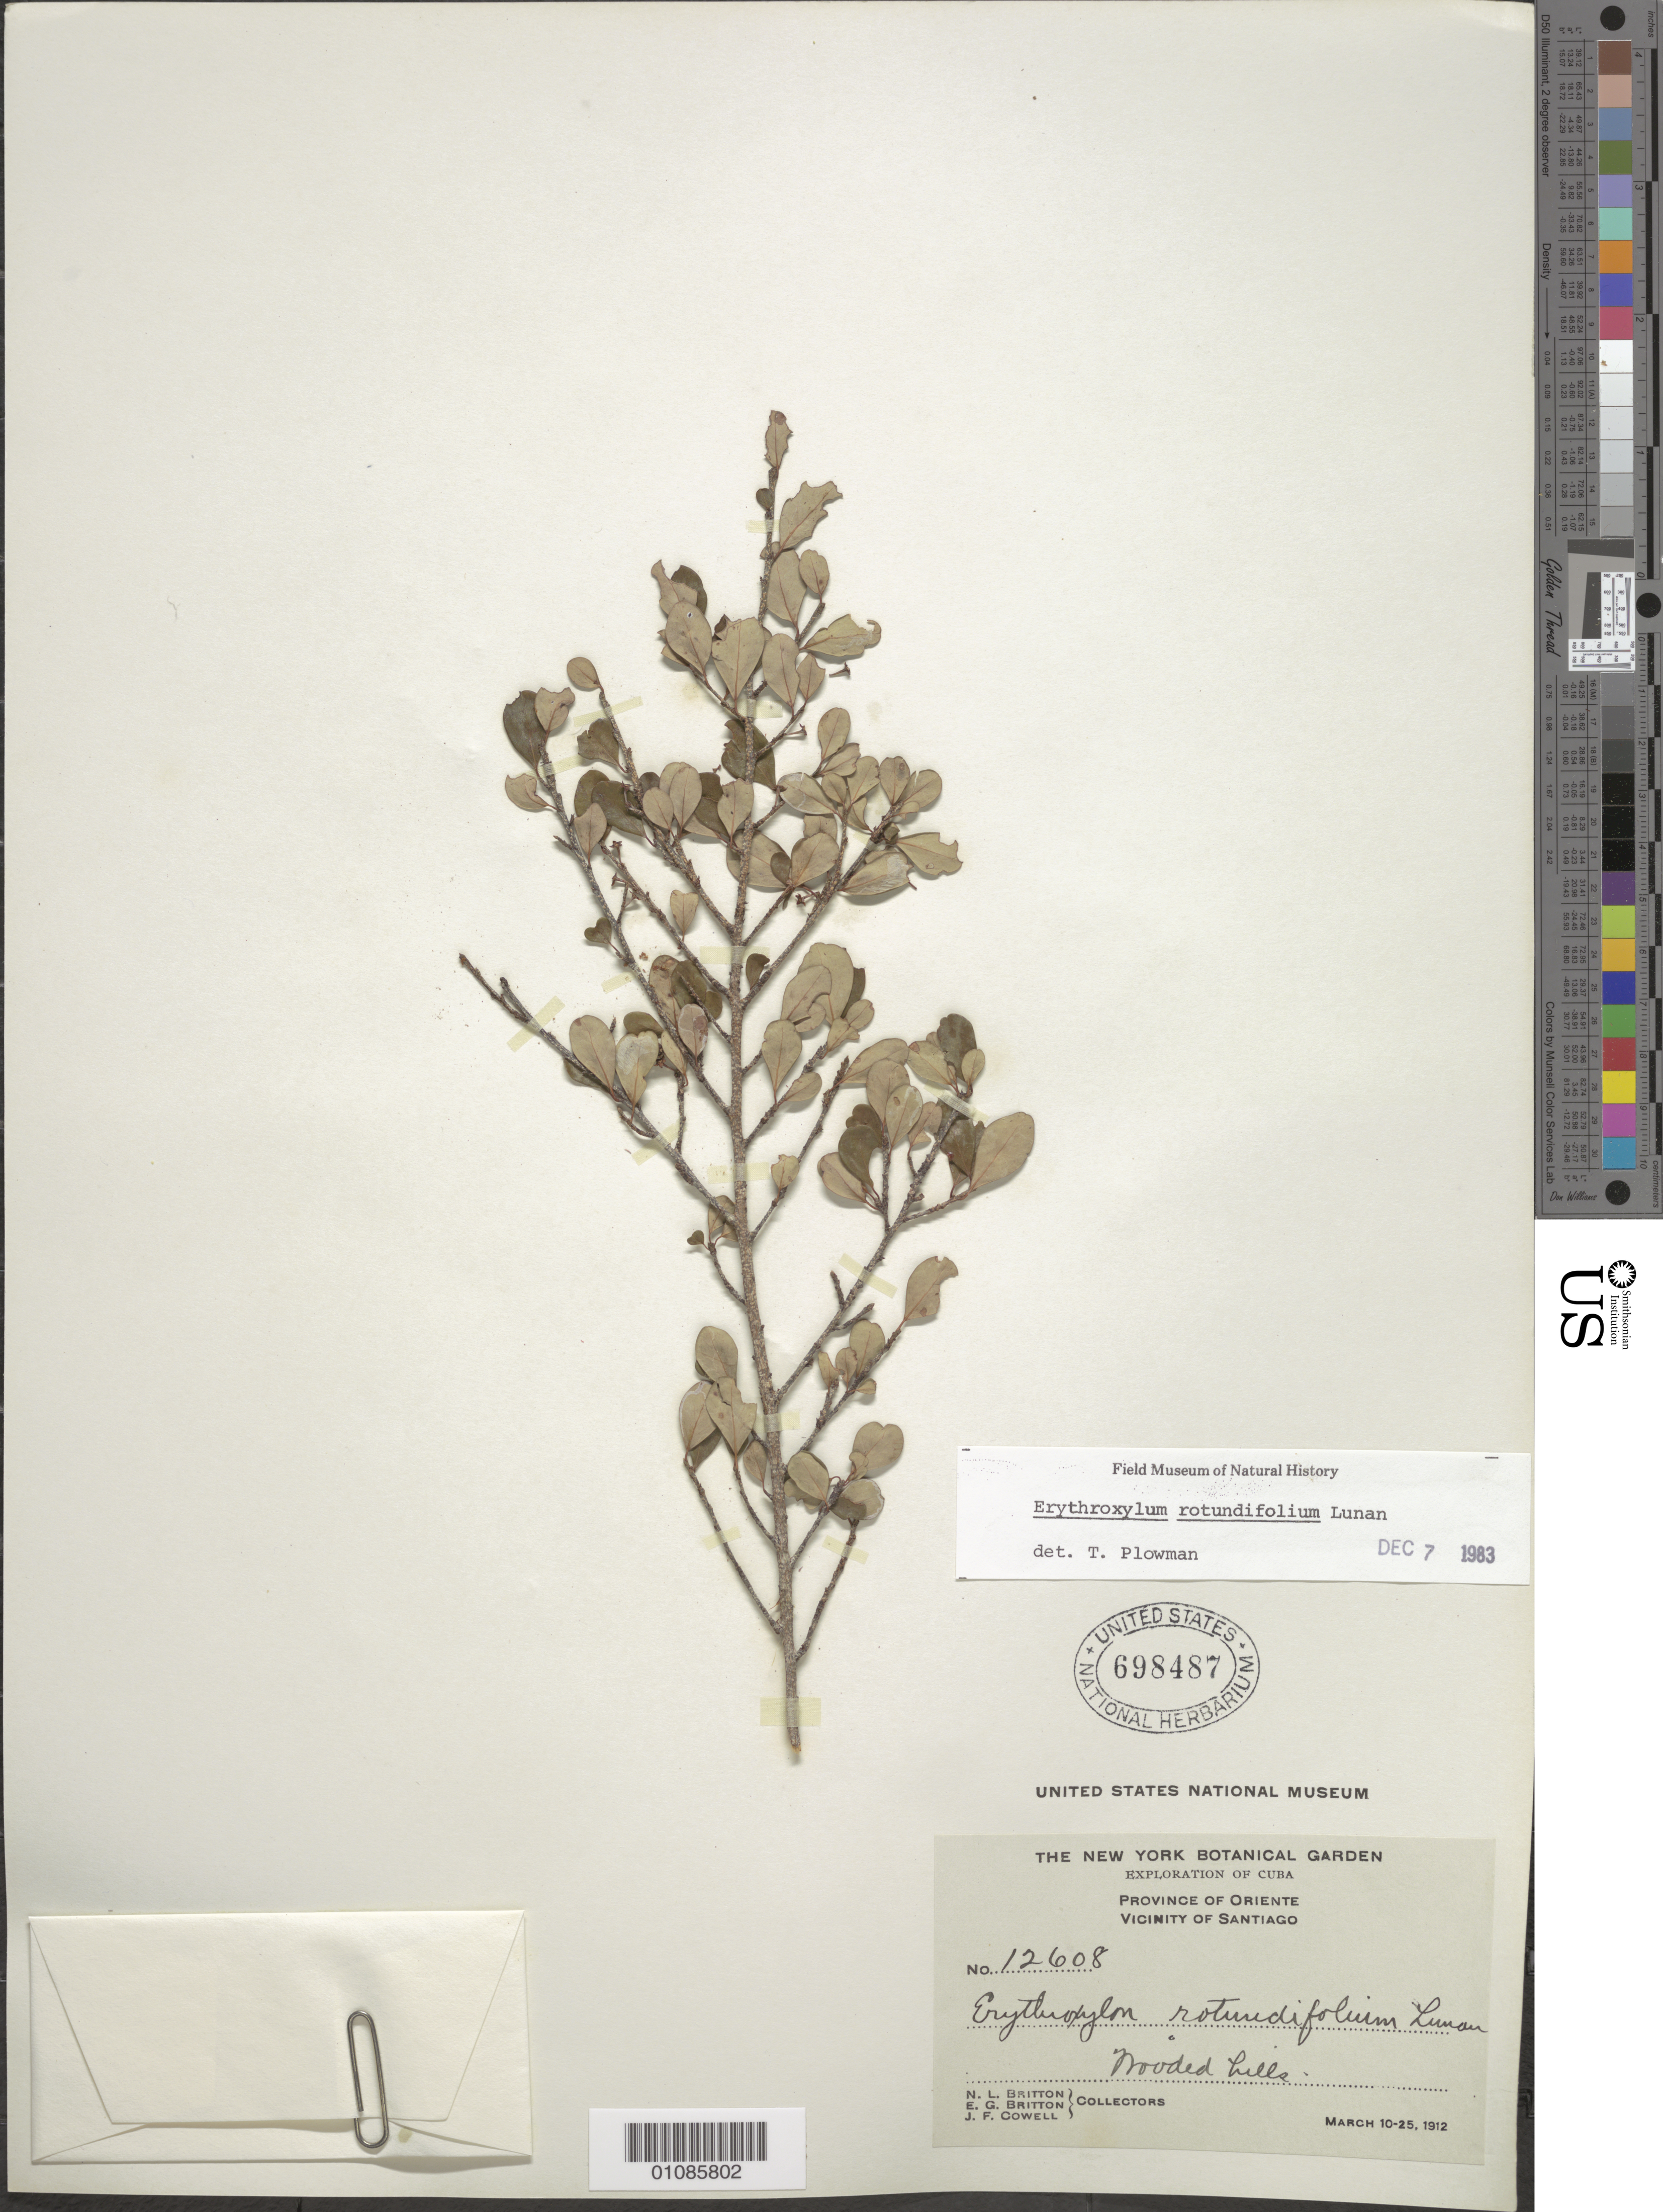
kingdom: Plantae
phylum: Tracheophyta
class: Magnoliopsida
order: Malpighiales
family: Erythroxylaceae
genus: Erythroxylum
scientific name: Erythroxylum rotundifolium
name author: Lunan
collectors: N. Britton, E. G. Britton & J. F. Cowell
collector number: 12608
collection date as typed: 10 Mar 1912 to 25 Mar 1912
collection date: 1912-03-10/1912-03-25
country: Cuba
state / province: Oriente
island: Cuba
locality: Oriente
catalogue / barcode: US 698487